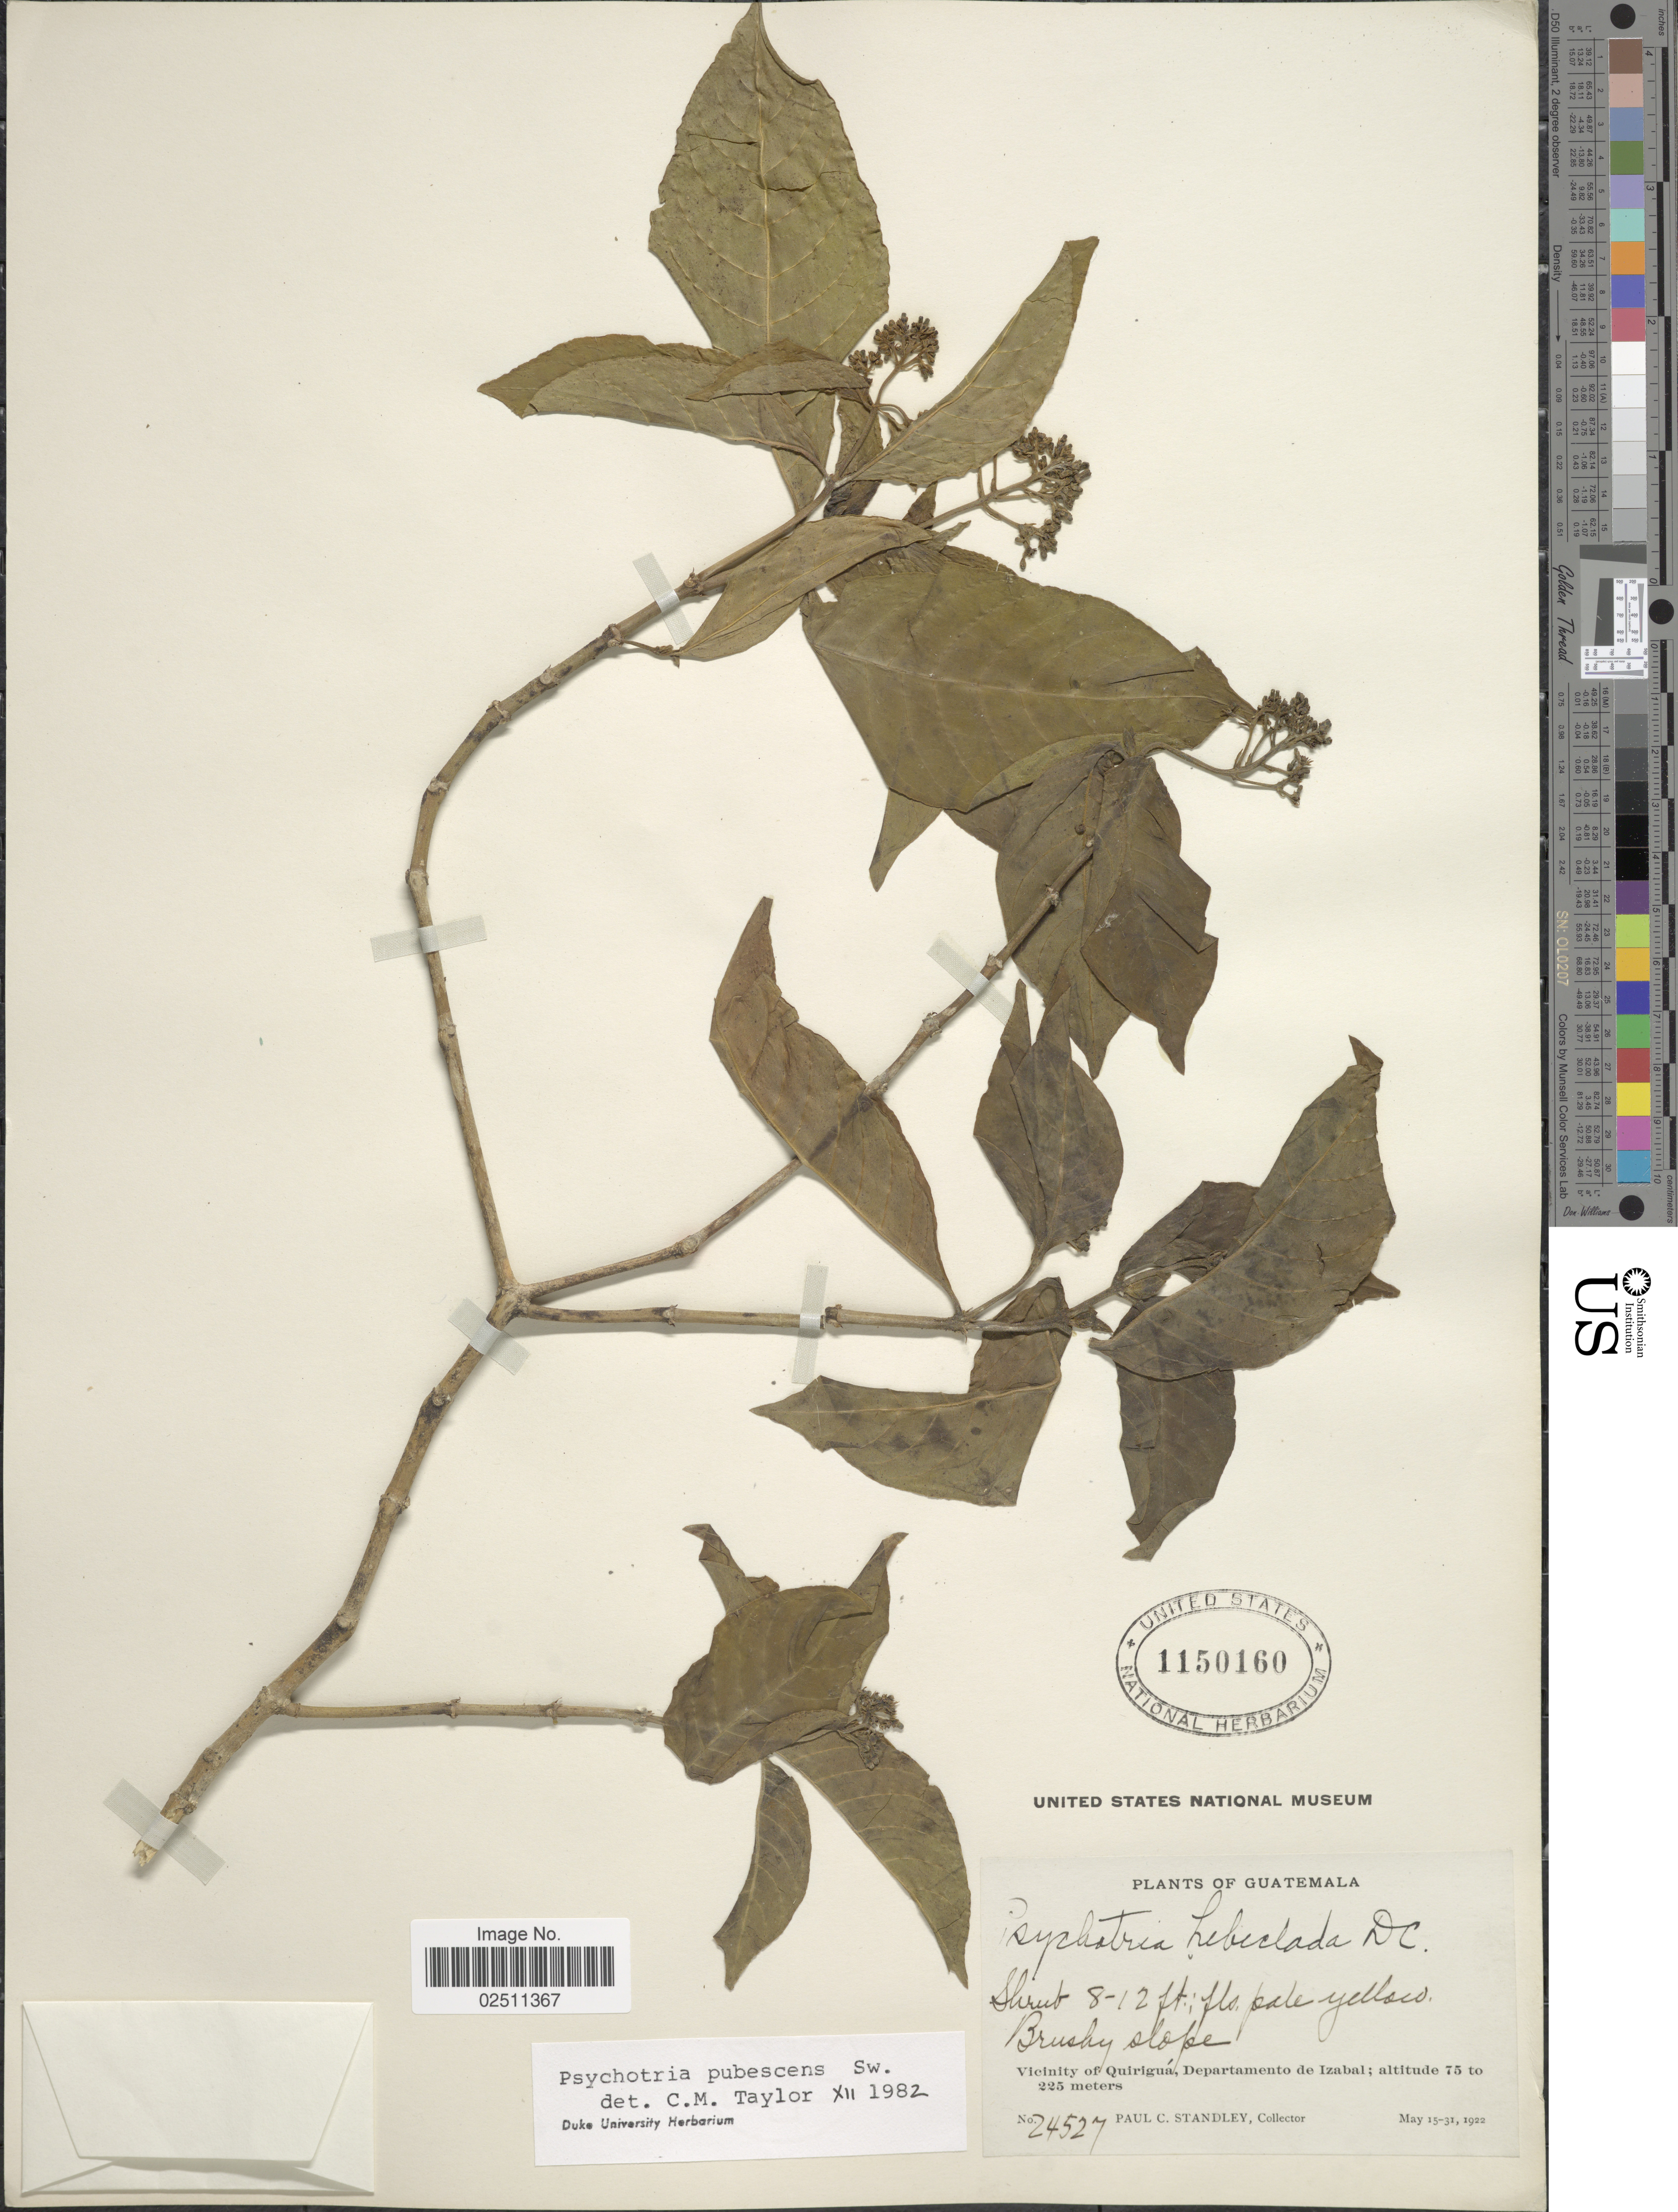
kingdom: Plantae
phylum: Tracheophyta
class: Magnoliopsida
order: Gentianales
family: Rubiaceae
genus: Psychotria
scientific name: Psychotria pubescens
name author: Sw.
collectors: P. C. Standley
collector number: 24527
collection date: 1922-05-15/1922-05-31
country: Guatemala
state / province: Izabal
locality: Vicinity of Quirigua, Departamento de Izabal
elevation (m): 75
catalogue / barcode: US 1150160